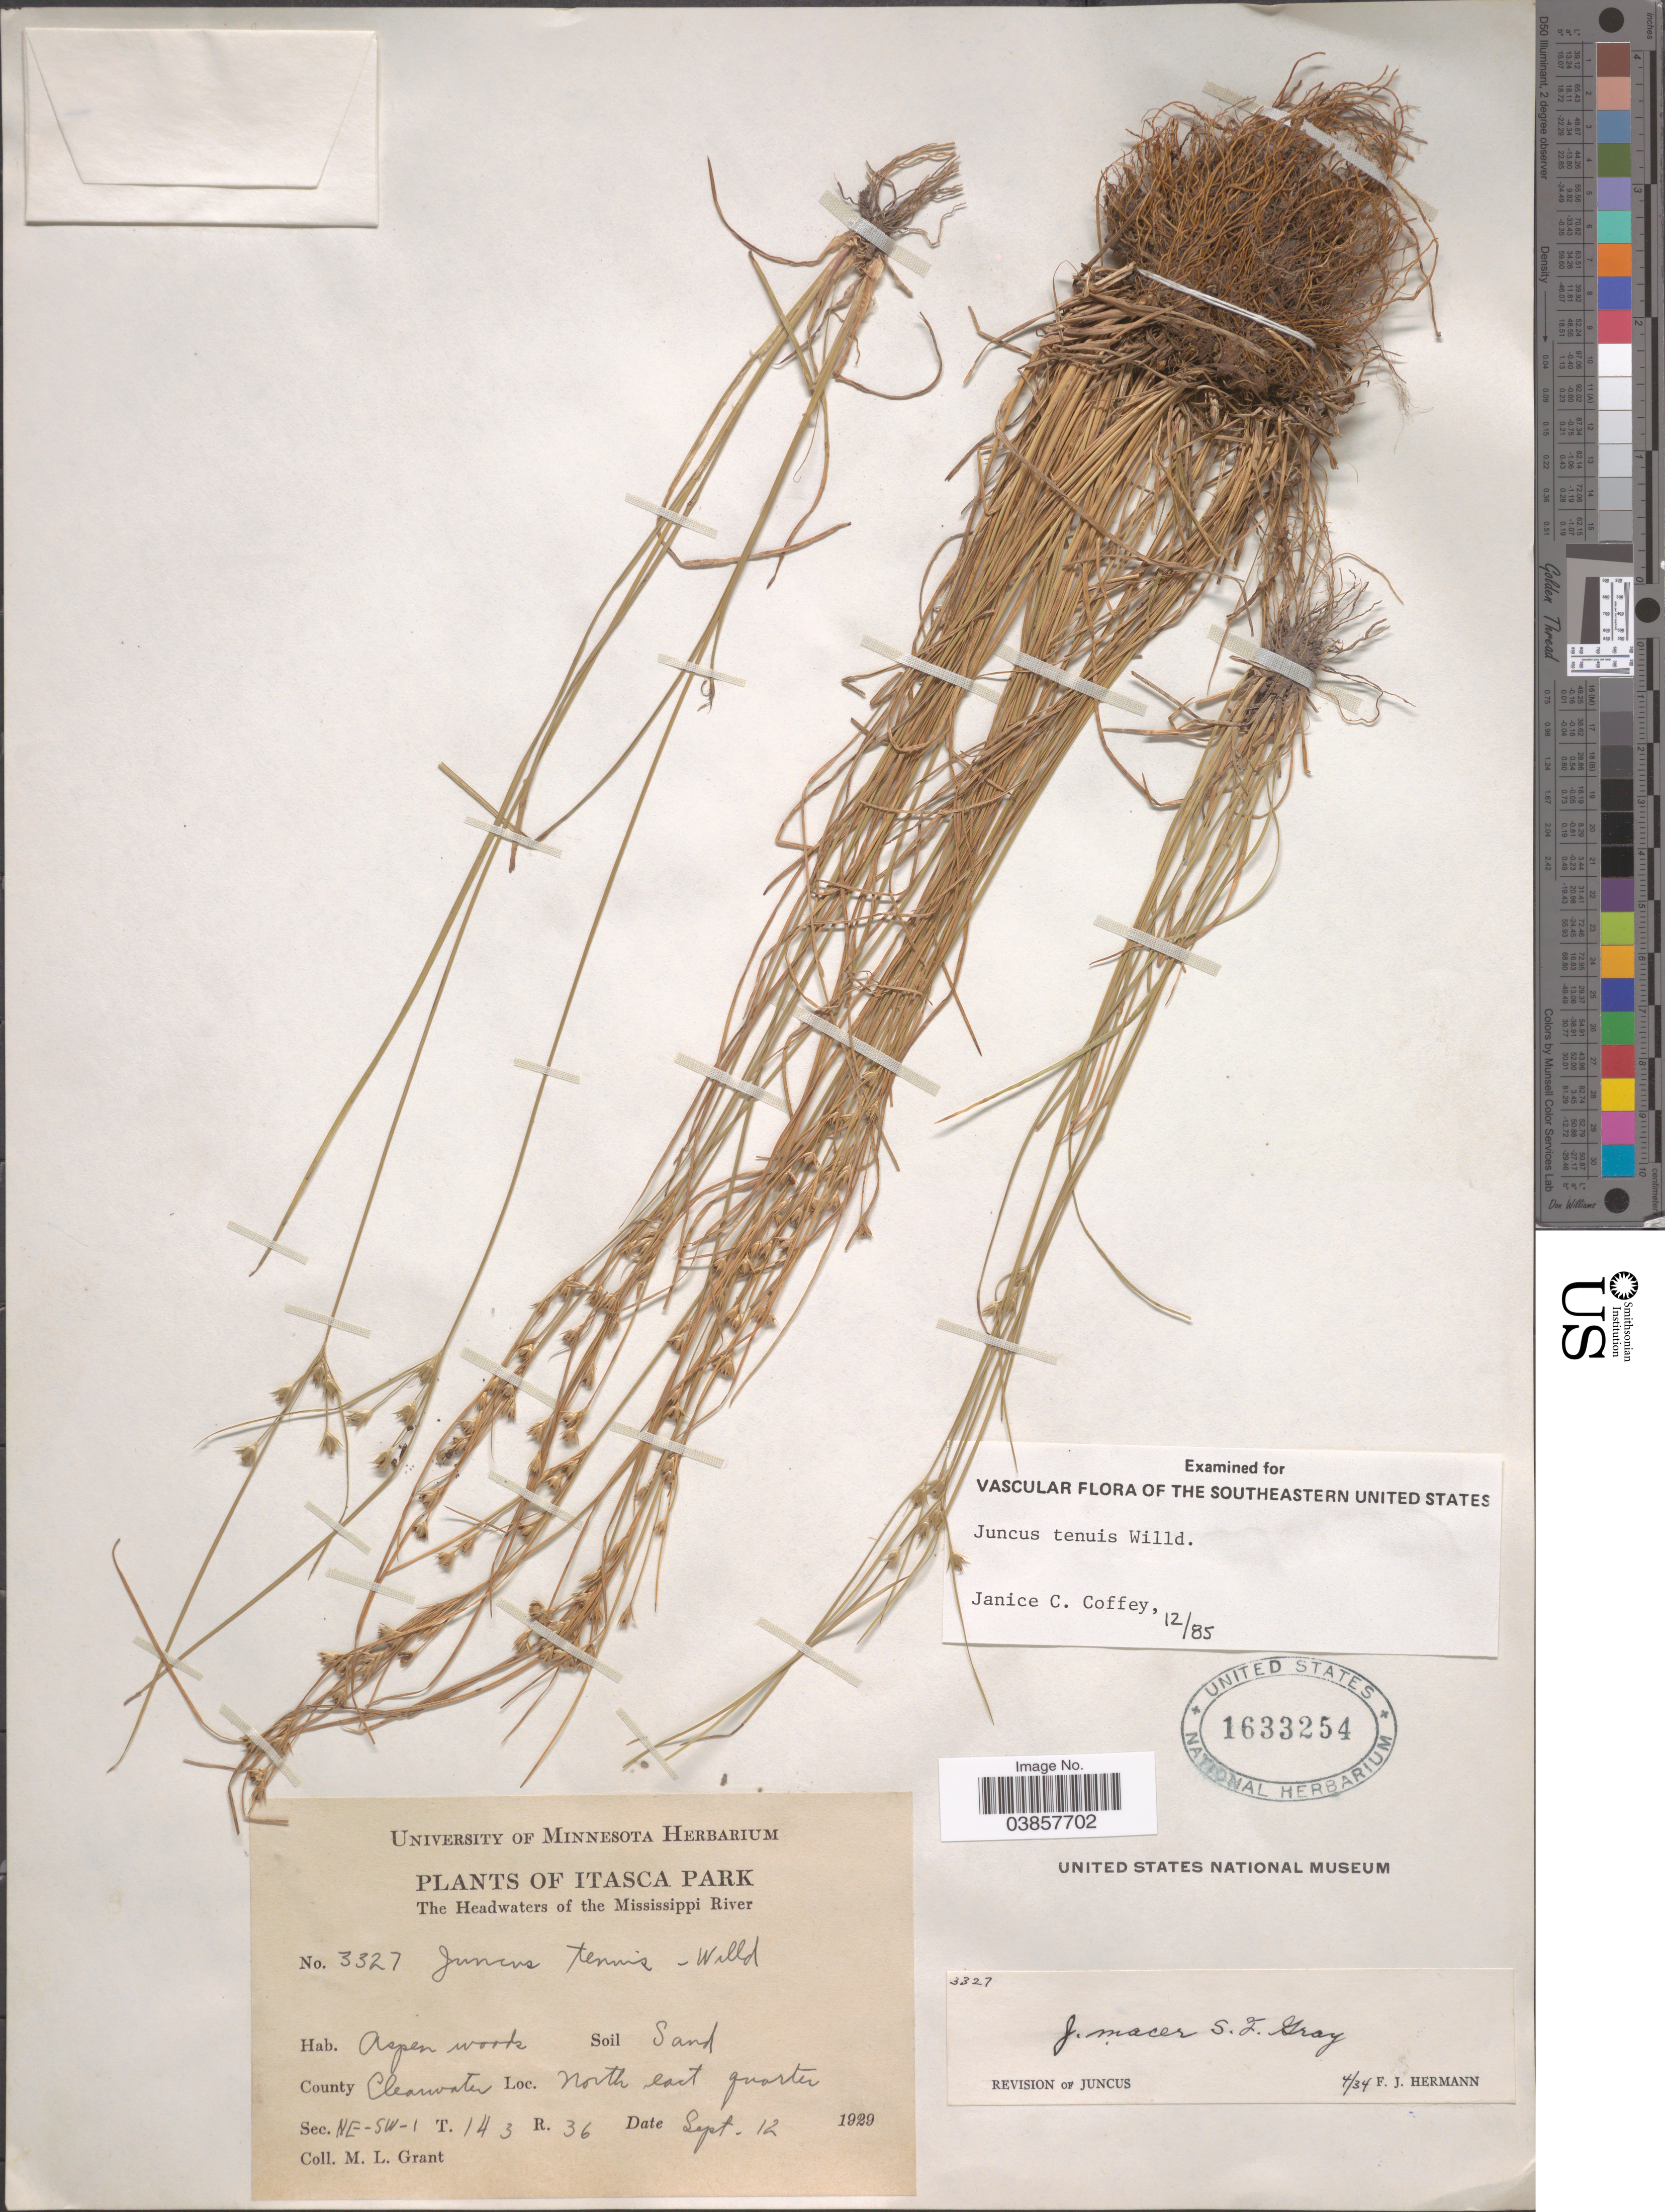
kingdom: Plantae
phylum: Tracheophyta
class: Liliopsida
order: Poales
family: Juncaceae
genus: Juncus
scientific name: Juncus tenuis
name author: Willd.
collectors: M. L. Grant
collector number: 3327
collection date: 1929-09-12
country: United States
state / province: Minnesota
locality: Itasca Park. The Headwaters of the Mississippi River. Aspen woods. County Clearwater. North east quarter. Sec. NE-SW-1 T. 143 R. 36.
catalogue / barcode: US 1633254